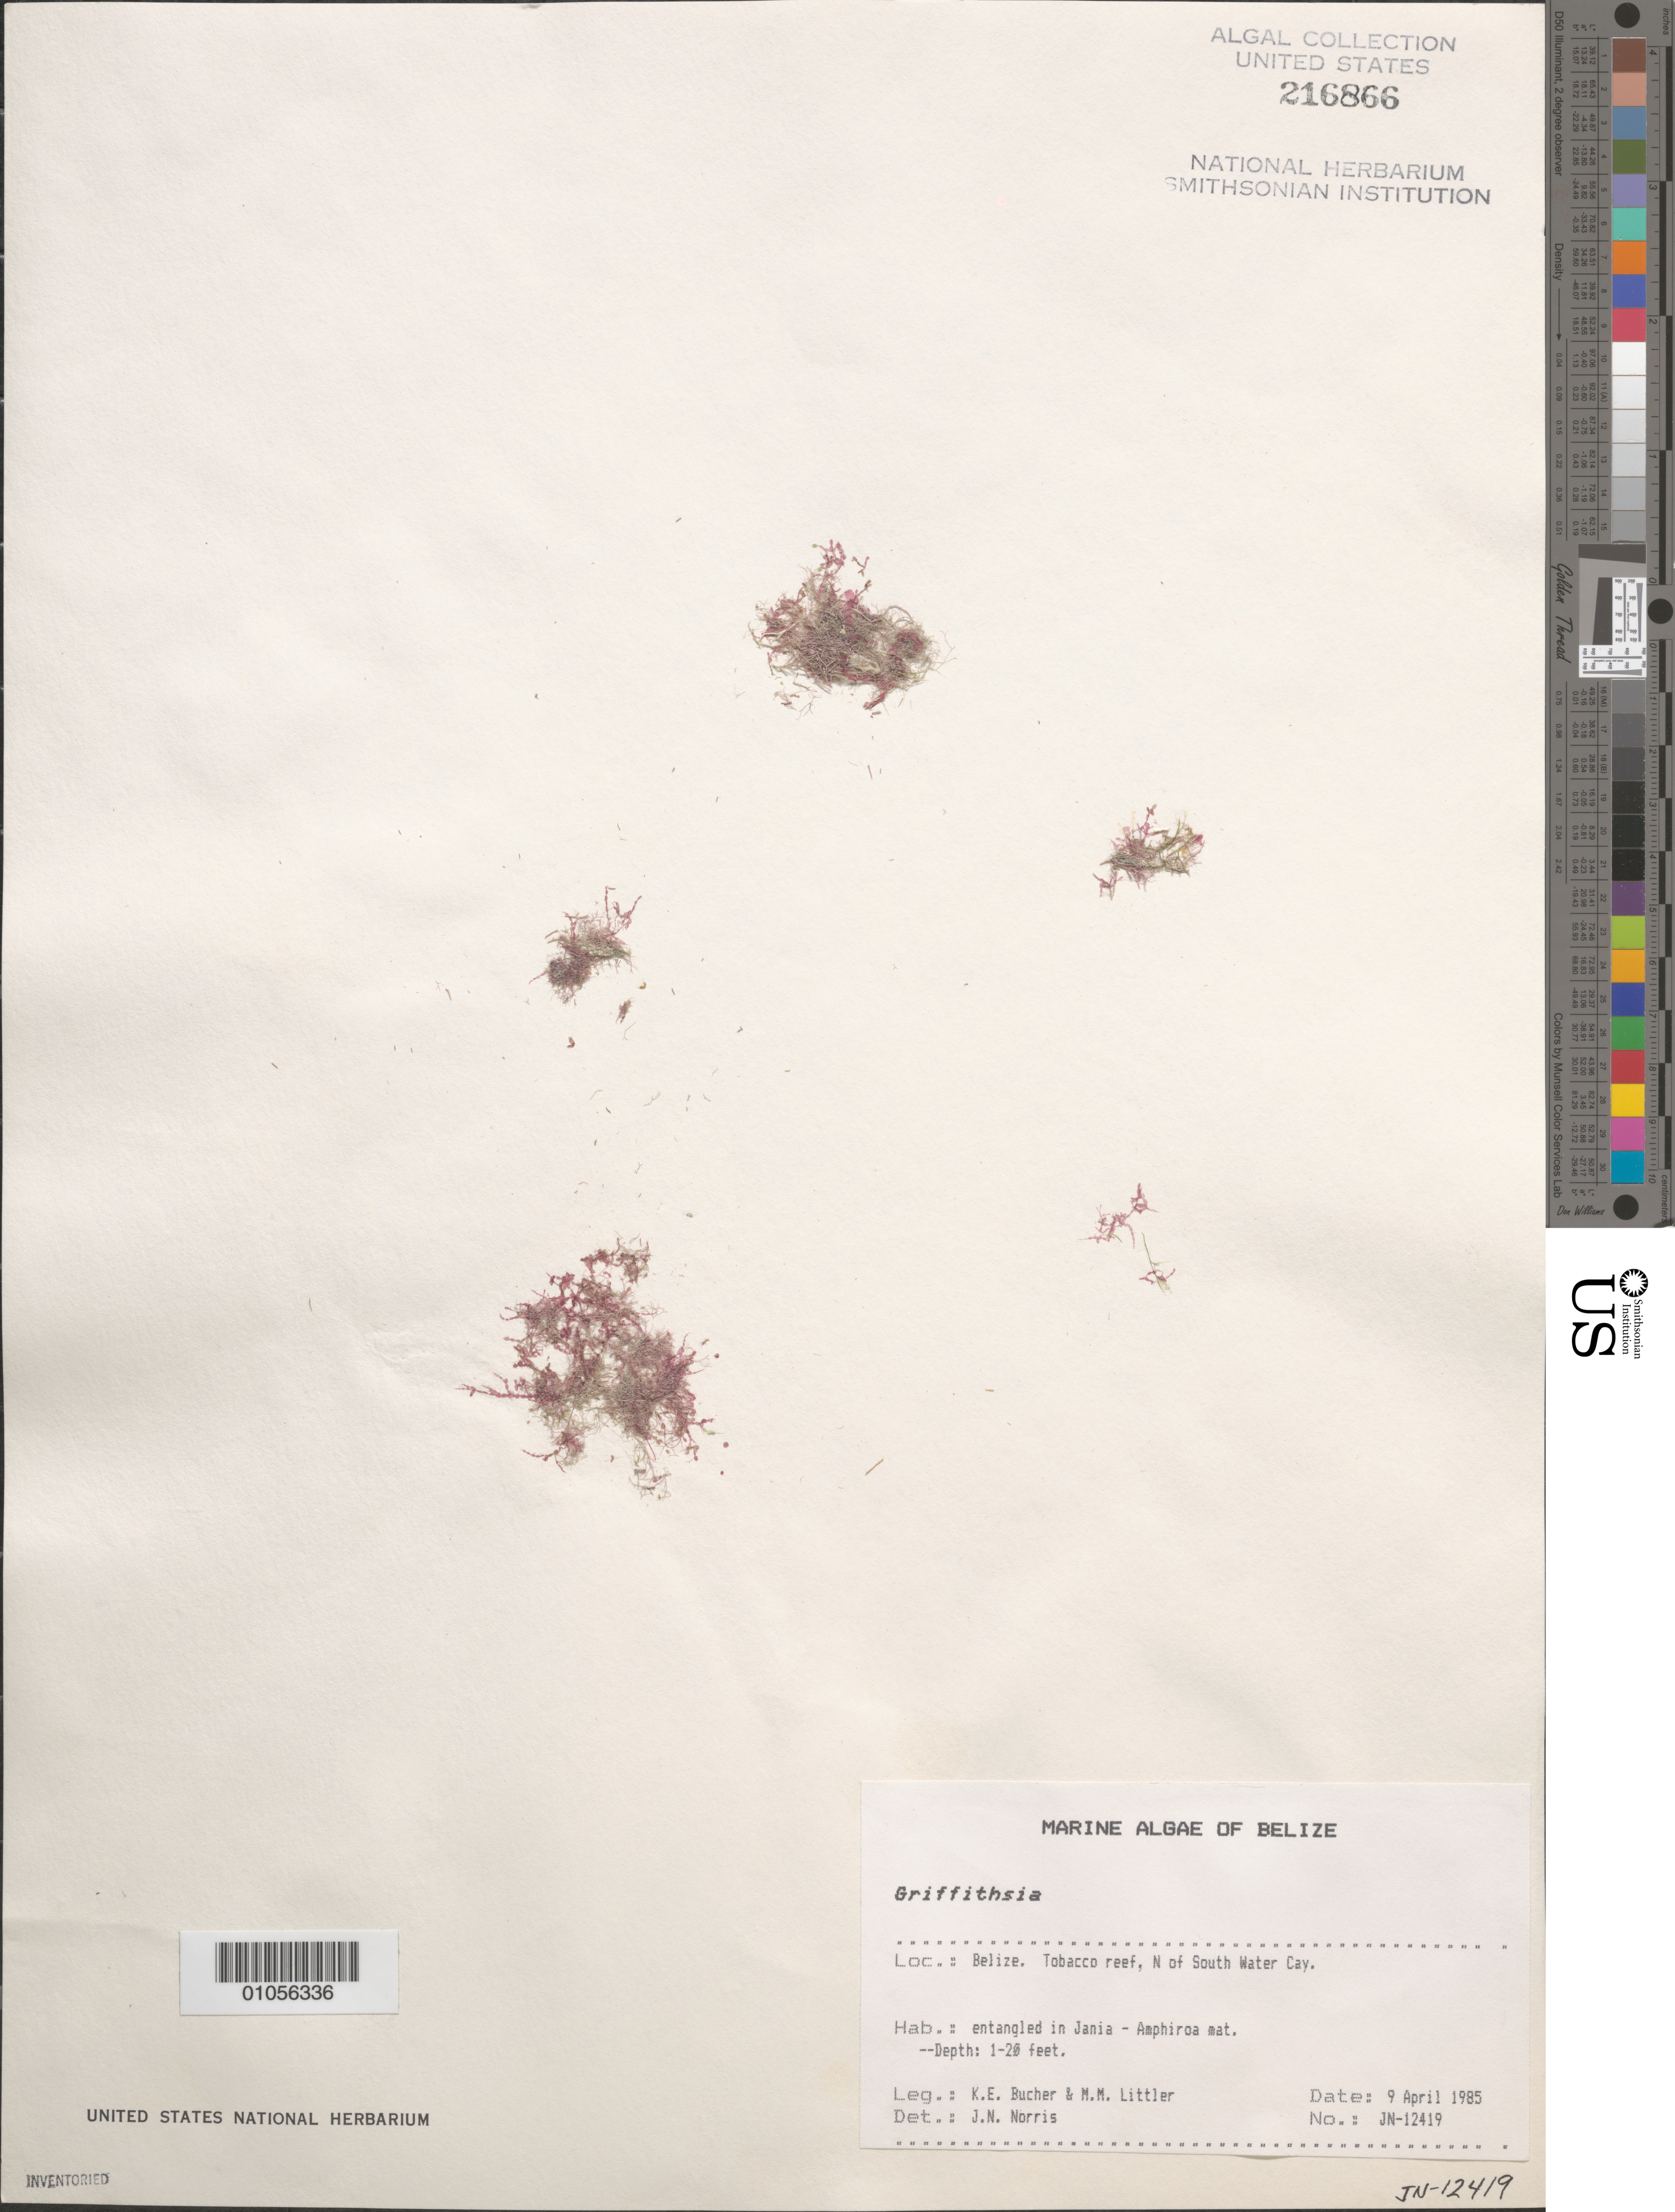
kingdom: Plantae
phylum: Rhodophyta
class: Florideophyceae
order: Ceramiales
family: Wrangeliaceae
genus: Griffithsia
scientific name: Griffithsia sp.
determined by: Norris, James N.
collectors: K. E. Bucher & M. M. Littler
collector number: JN-12419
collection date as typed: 09 Apr 1985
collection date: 1985-04-09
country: Belize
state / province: Stann Creek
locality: Tobacco Reef, north of South Water Cay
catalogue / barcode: US 216866